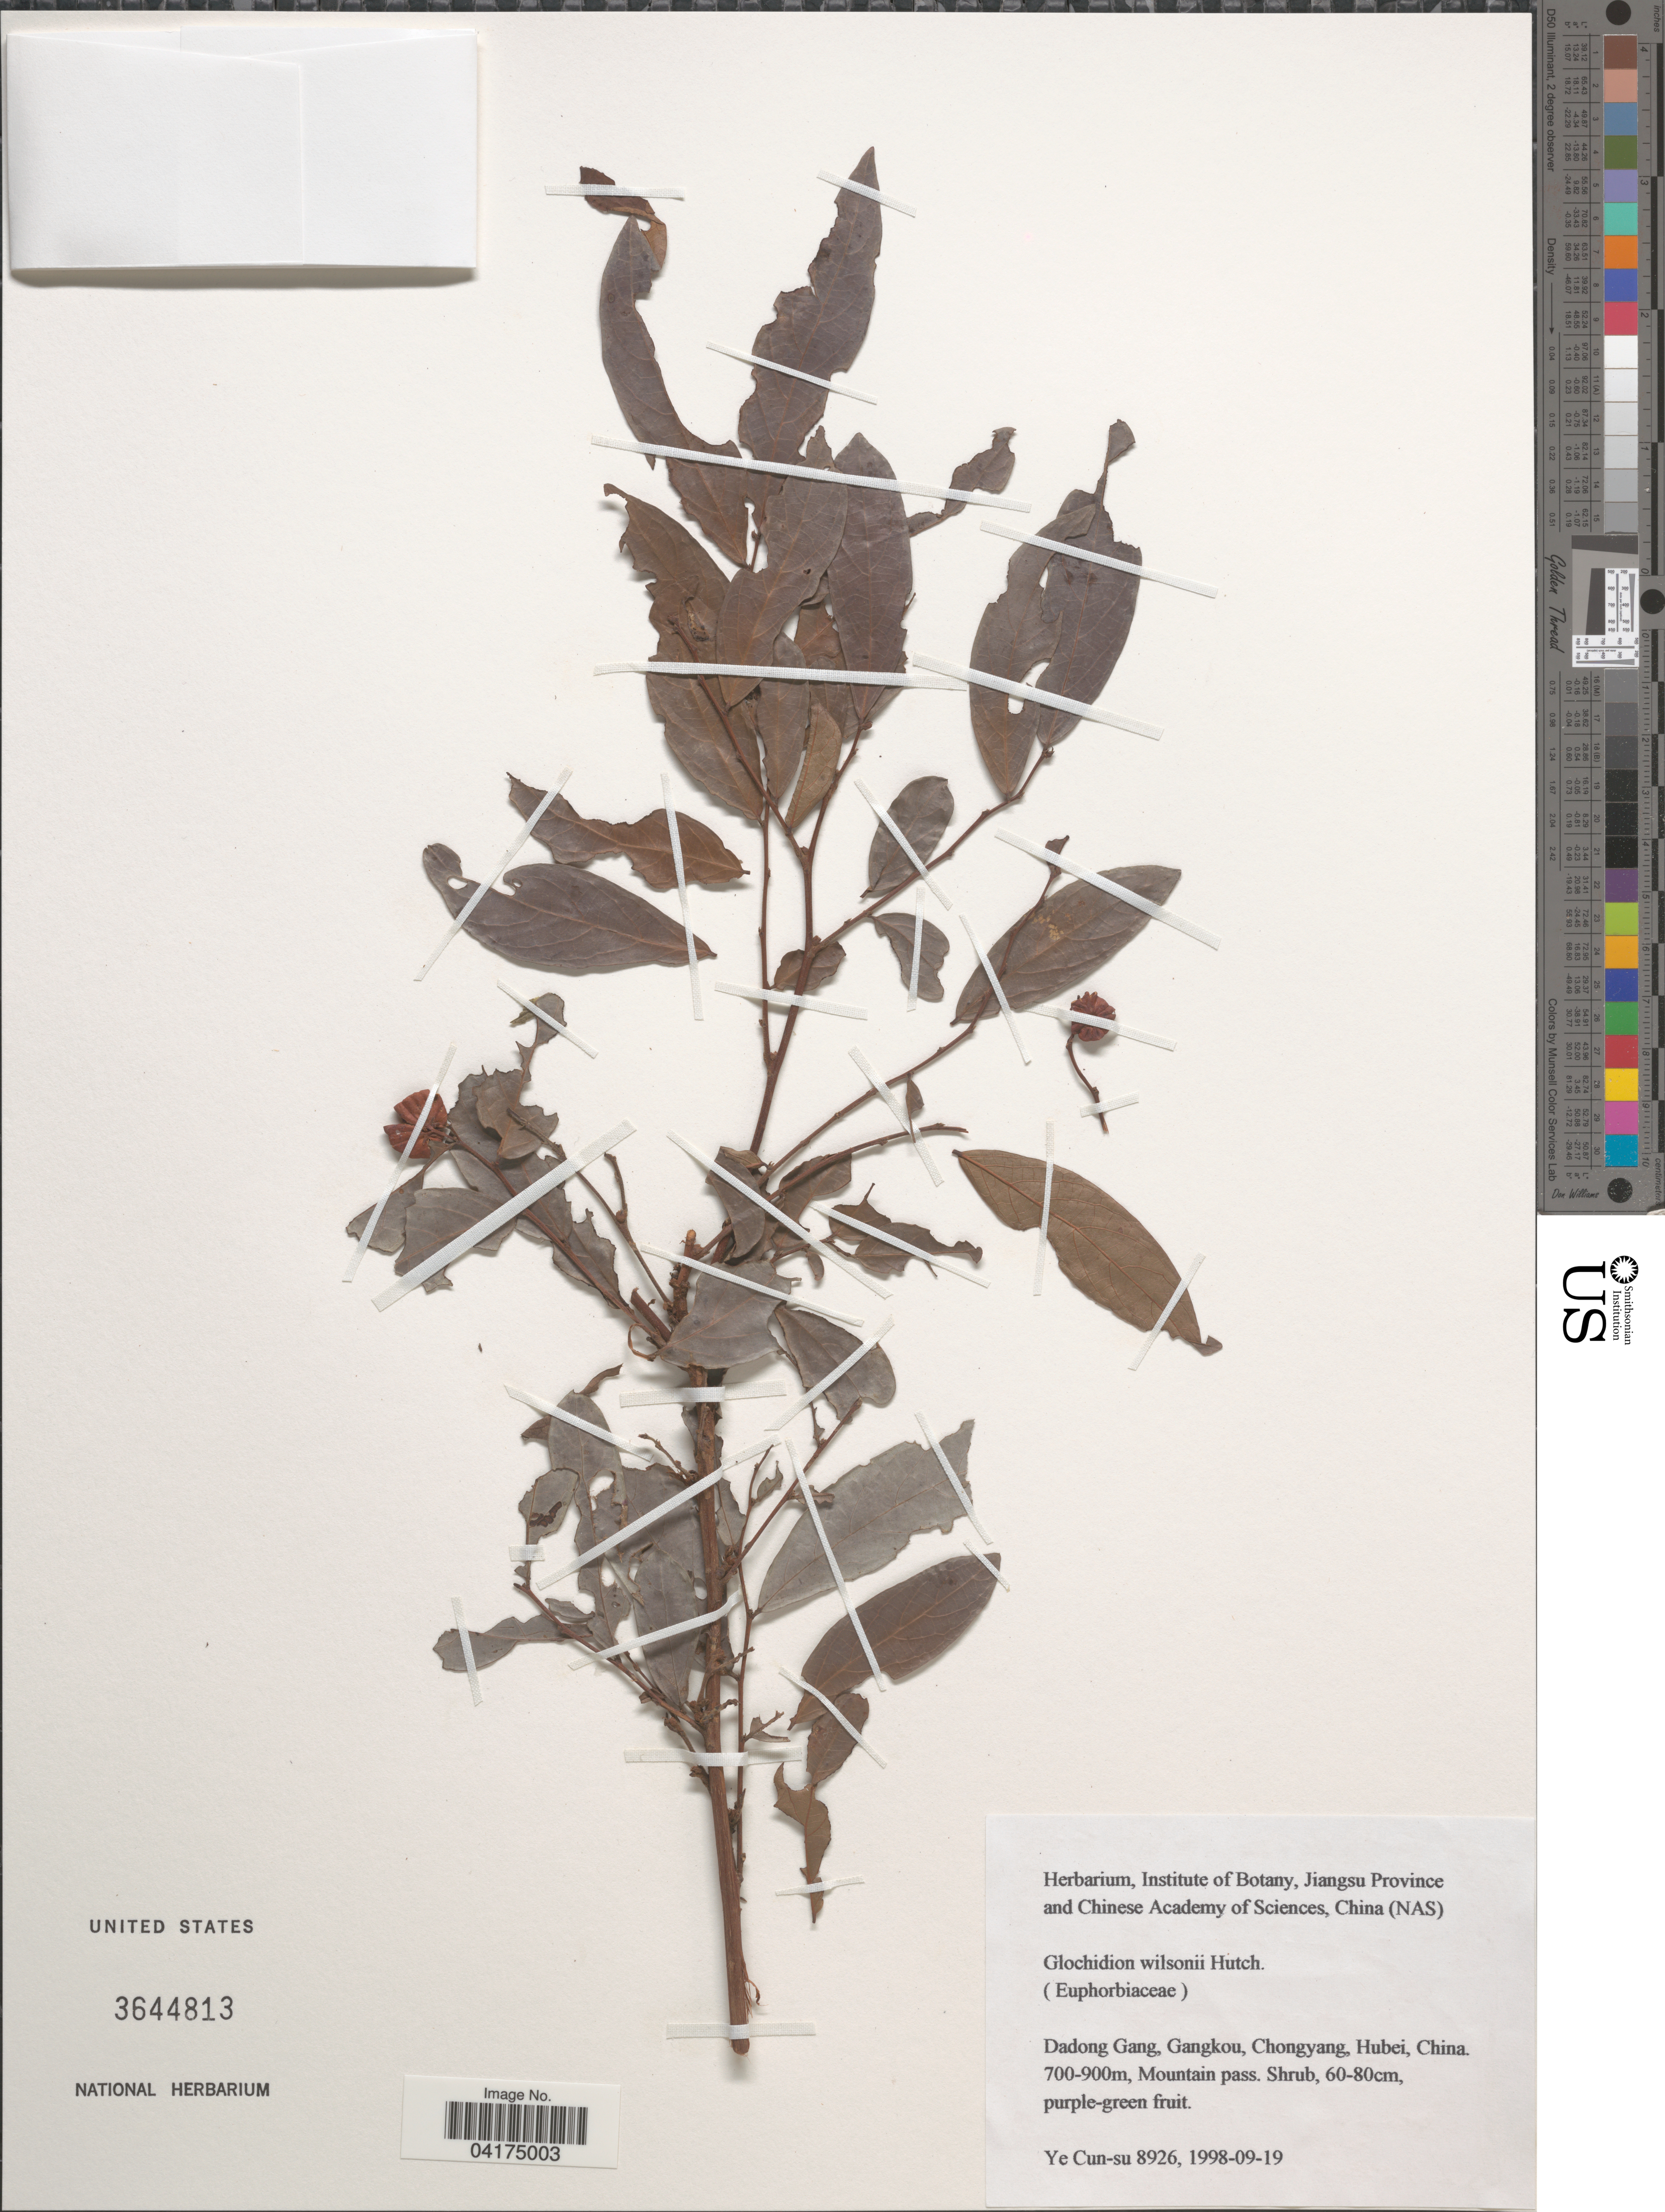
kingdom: Plantae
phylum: Tracheophyta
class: Magnoliopsida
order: Malpighiales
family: Phyllanthaceae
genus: Glochidion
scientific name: Glochidion wilsonii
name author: Hutch. in Sarg.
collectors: Ye Cun-su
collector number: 8926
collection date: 1998-09-19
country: China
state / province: Hubei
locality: Dadong Gang, Gangkou, Chongyang.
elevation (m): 700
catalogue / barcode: US 3644813